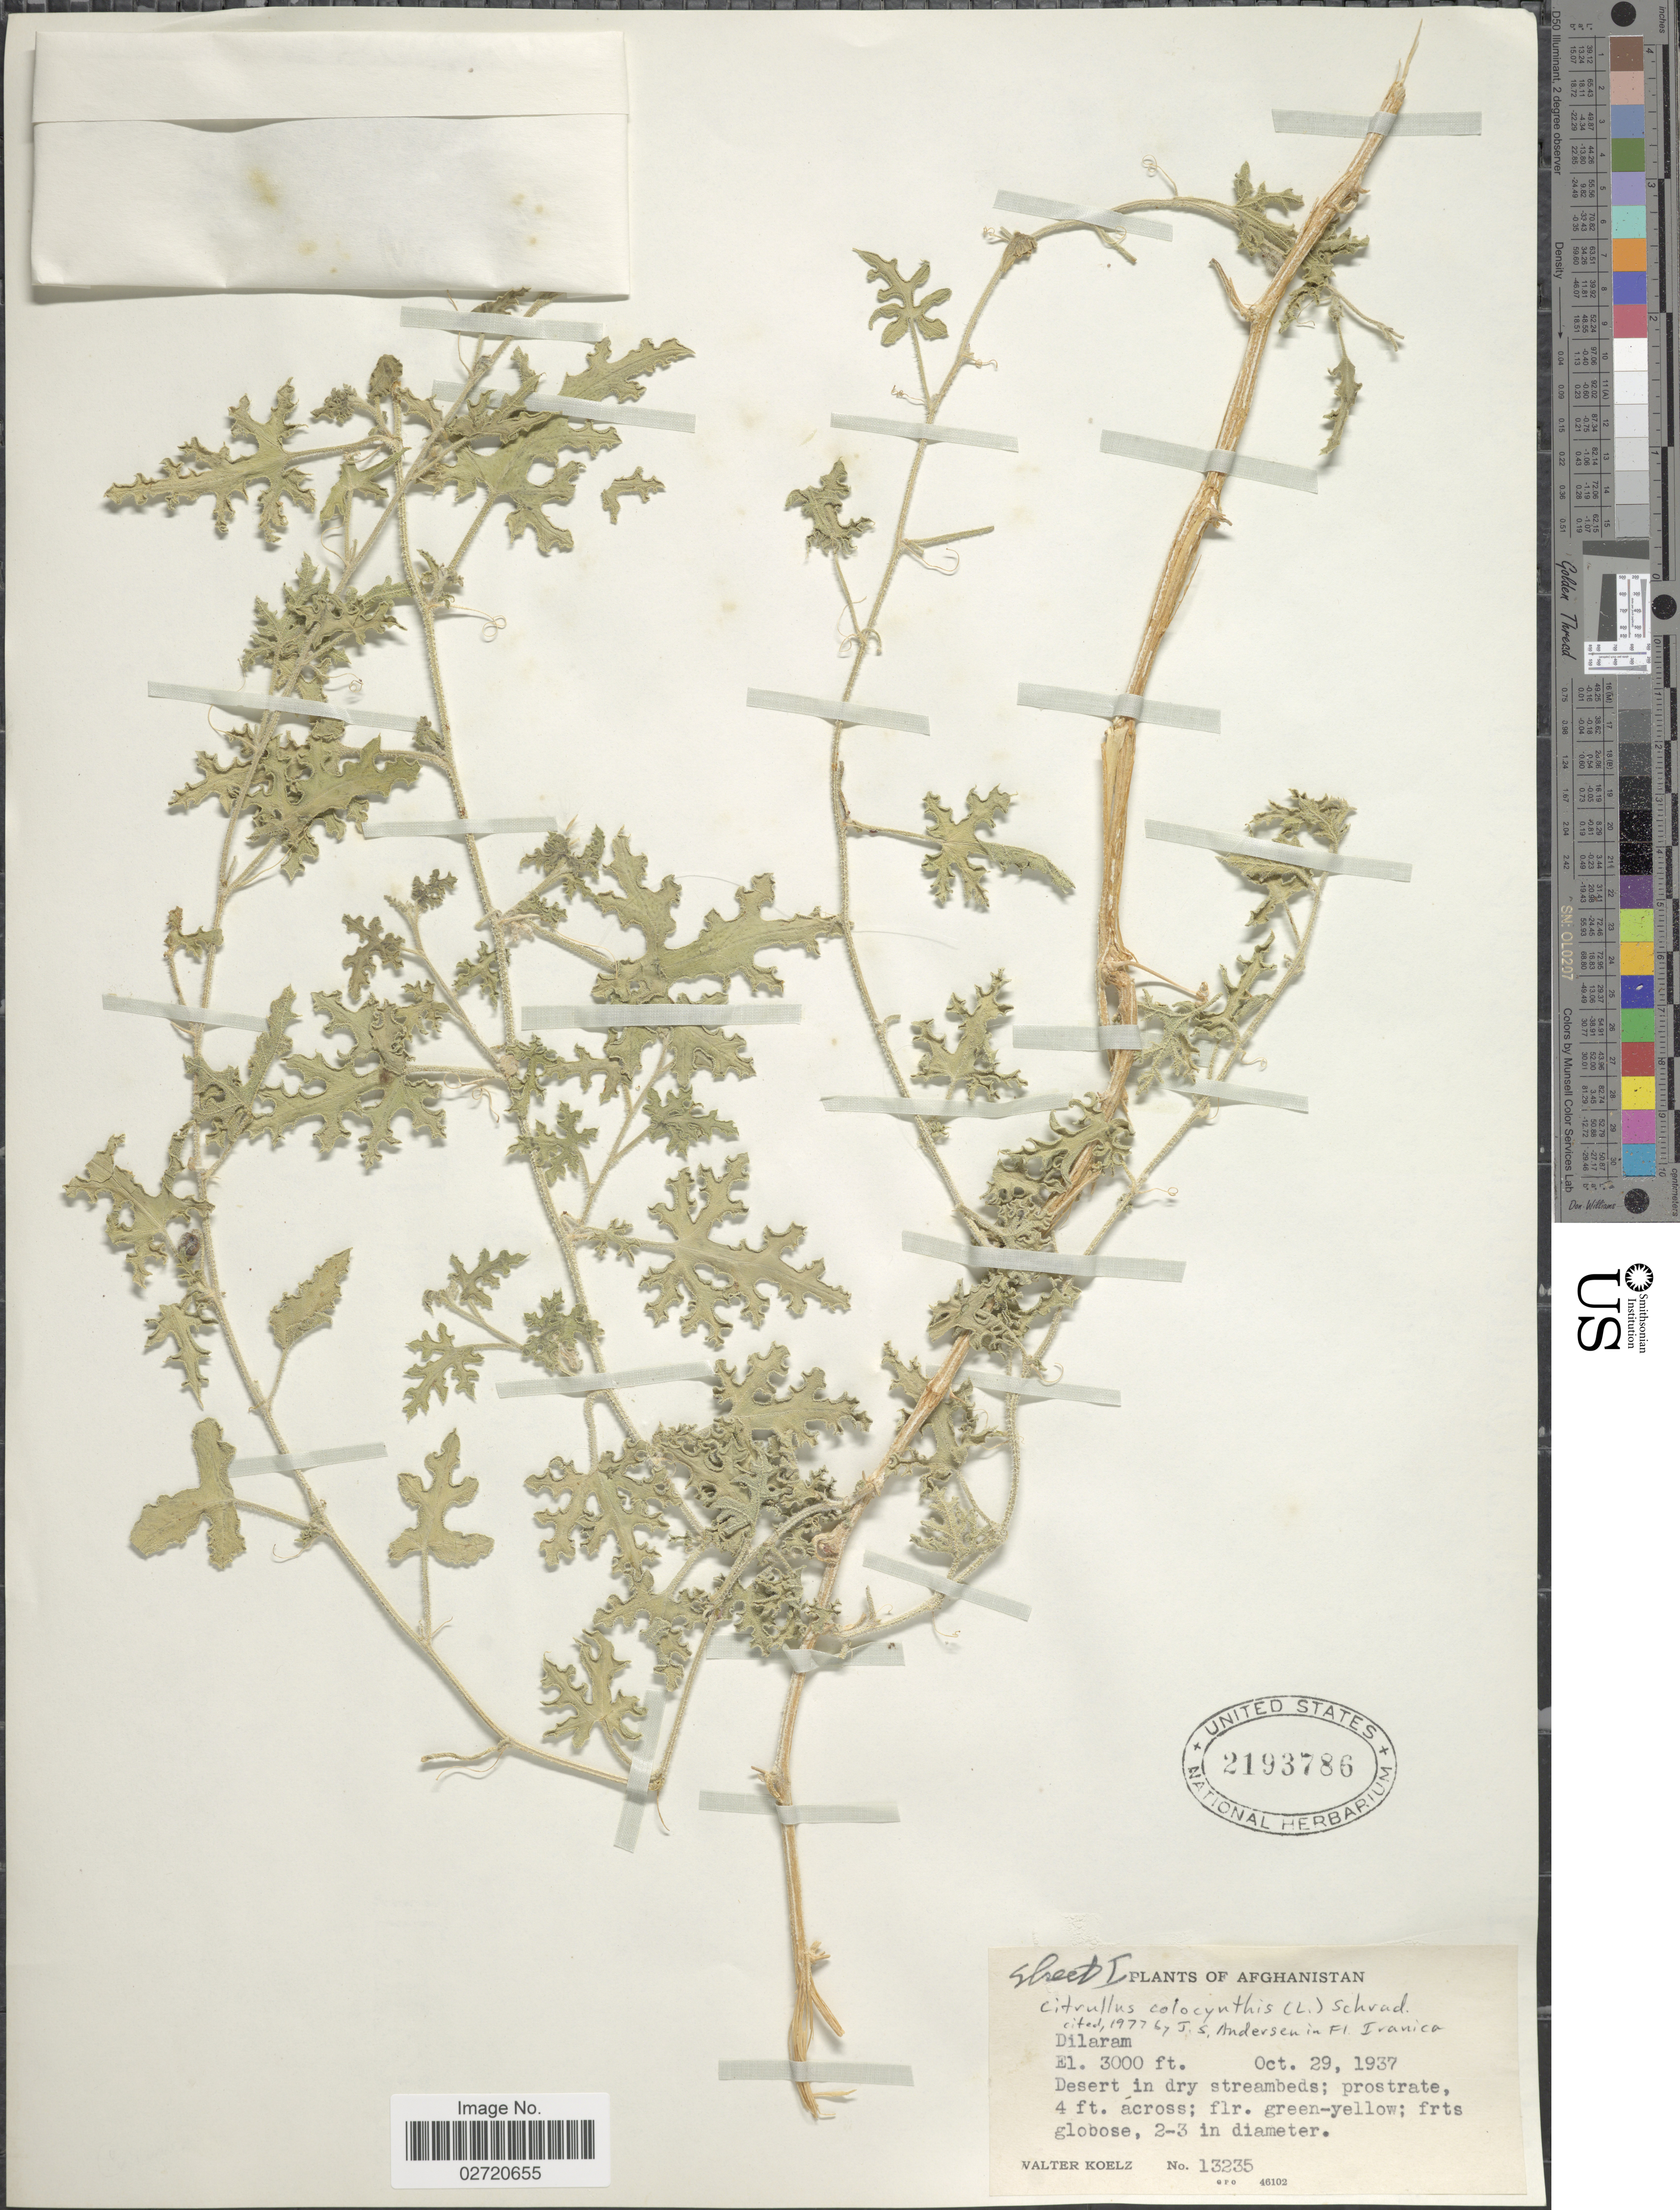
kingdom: Plantae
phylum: Tracheophyta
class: Magnoliopsida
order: Cucurbitales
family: Cucurbitaceae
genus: Citrullus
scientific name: Citrullus colocynthis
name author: (L.) Schrad.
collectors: W. N. Koelz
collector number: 13235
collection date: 1937-10-29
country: Afghanistan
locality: Dilaram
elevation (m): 914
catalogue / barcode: US 2193786